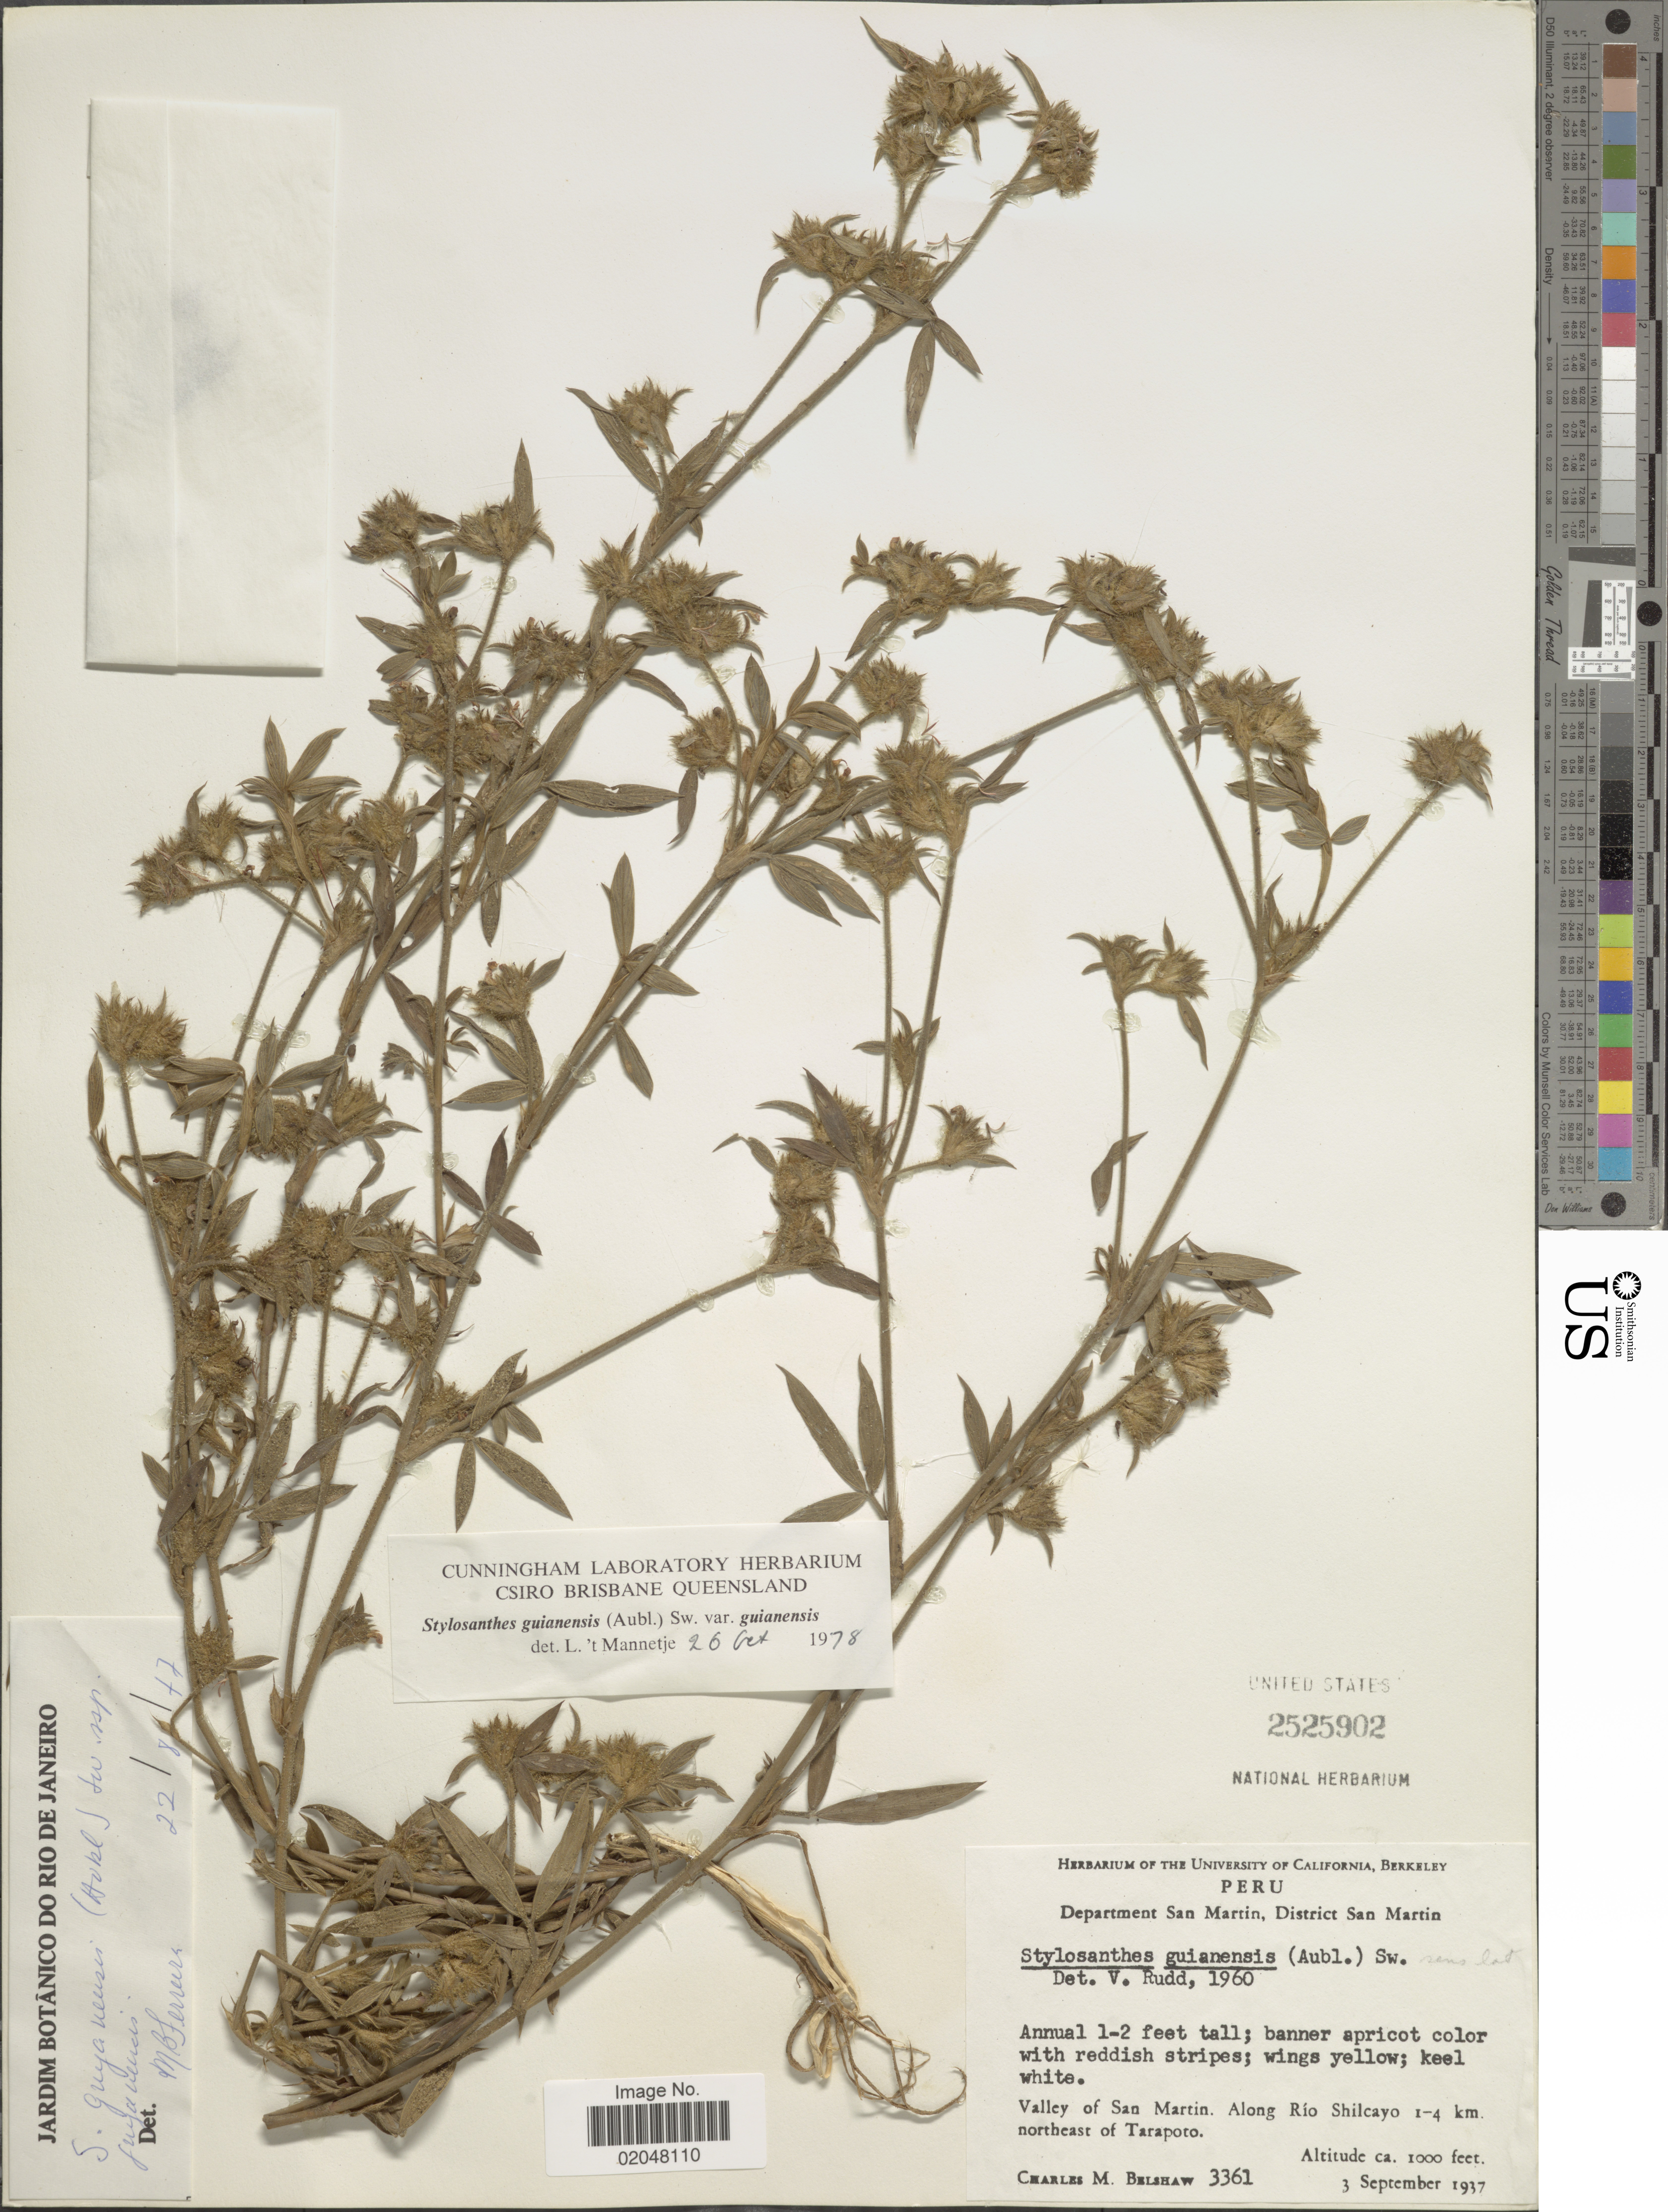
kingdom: Plantae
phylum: Tracheophyta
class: Magnoliopsida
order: Fabales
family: Fabaceae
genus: Stylosanthes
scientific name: Stylosanthes guianensis var. guianensis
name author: (Aubl.) Sw.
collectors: C. Shaw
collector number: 3361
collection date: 1937-09-03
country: Peru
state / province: San Martín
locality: District San Martin, Valley of San Martin. Along Rio Shilcayo 1-4 km northeast of Tarapoto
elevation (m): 305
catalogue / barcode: US 2525902